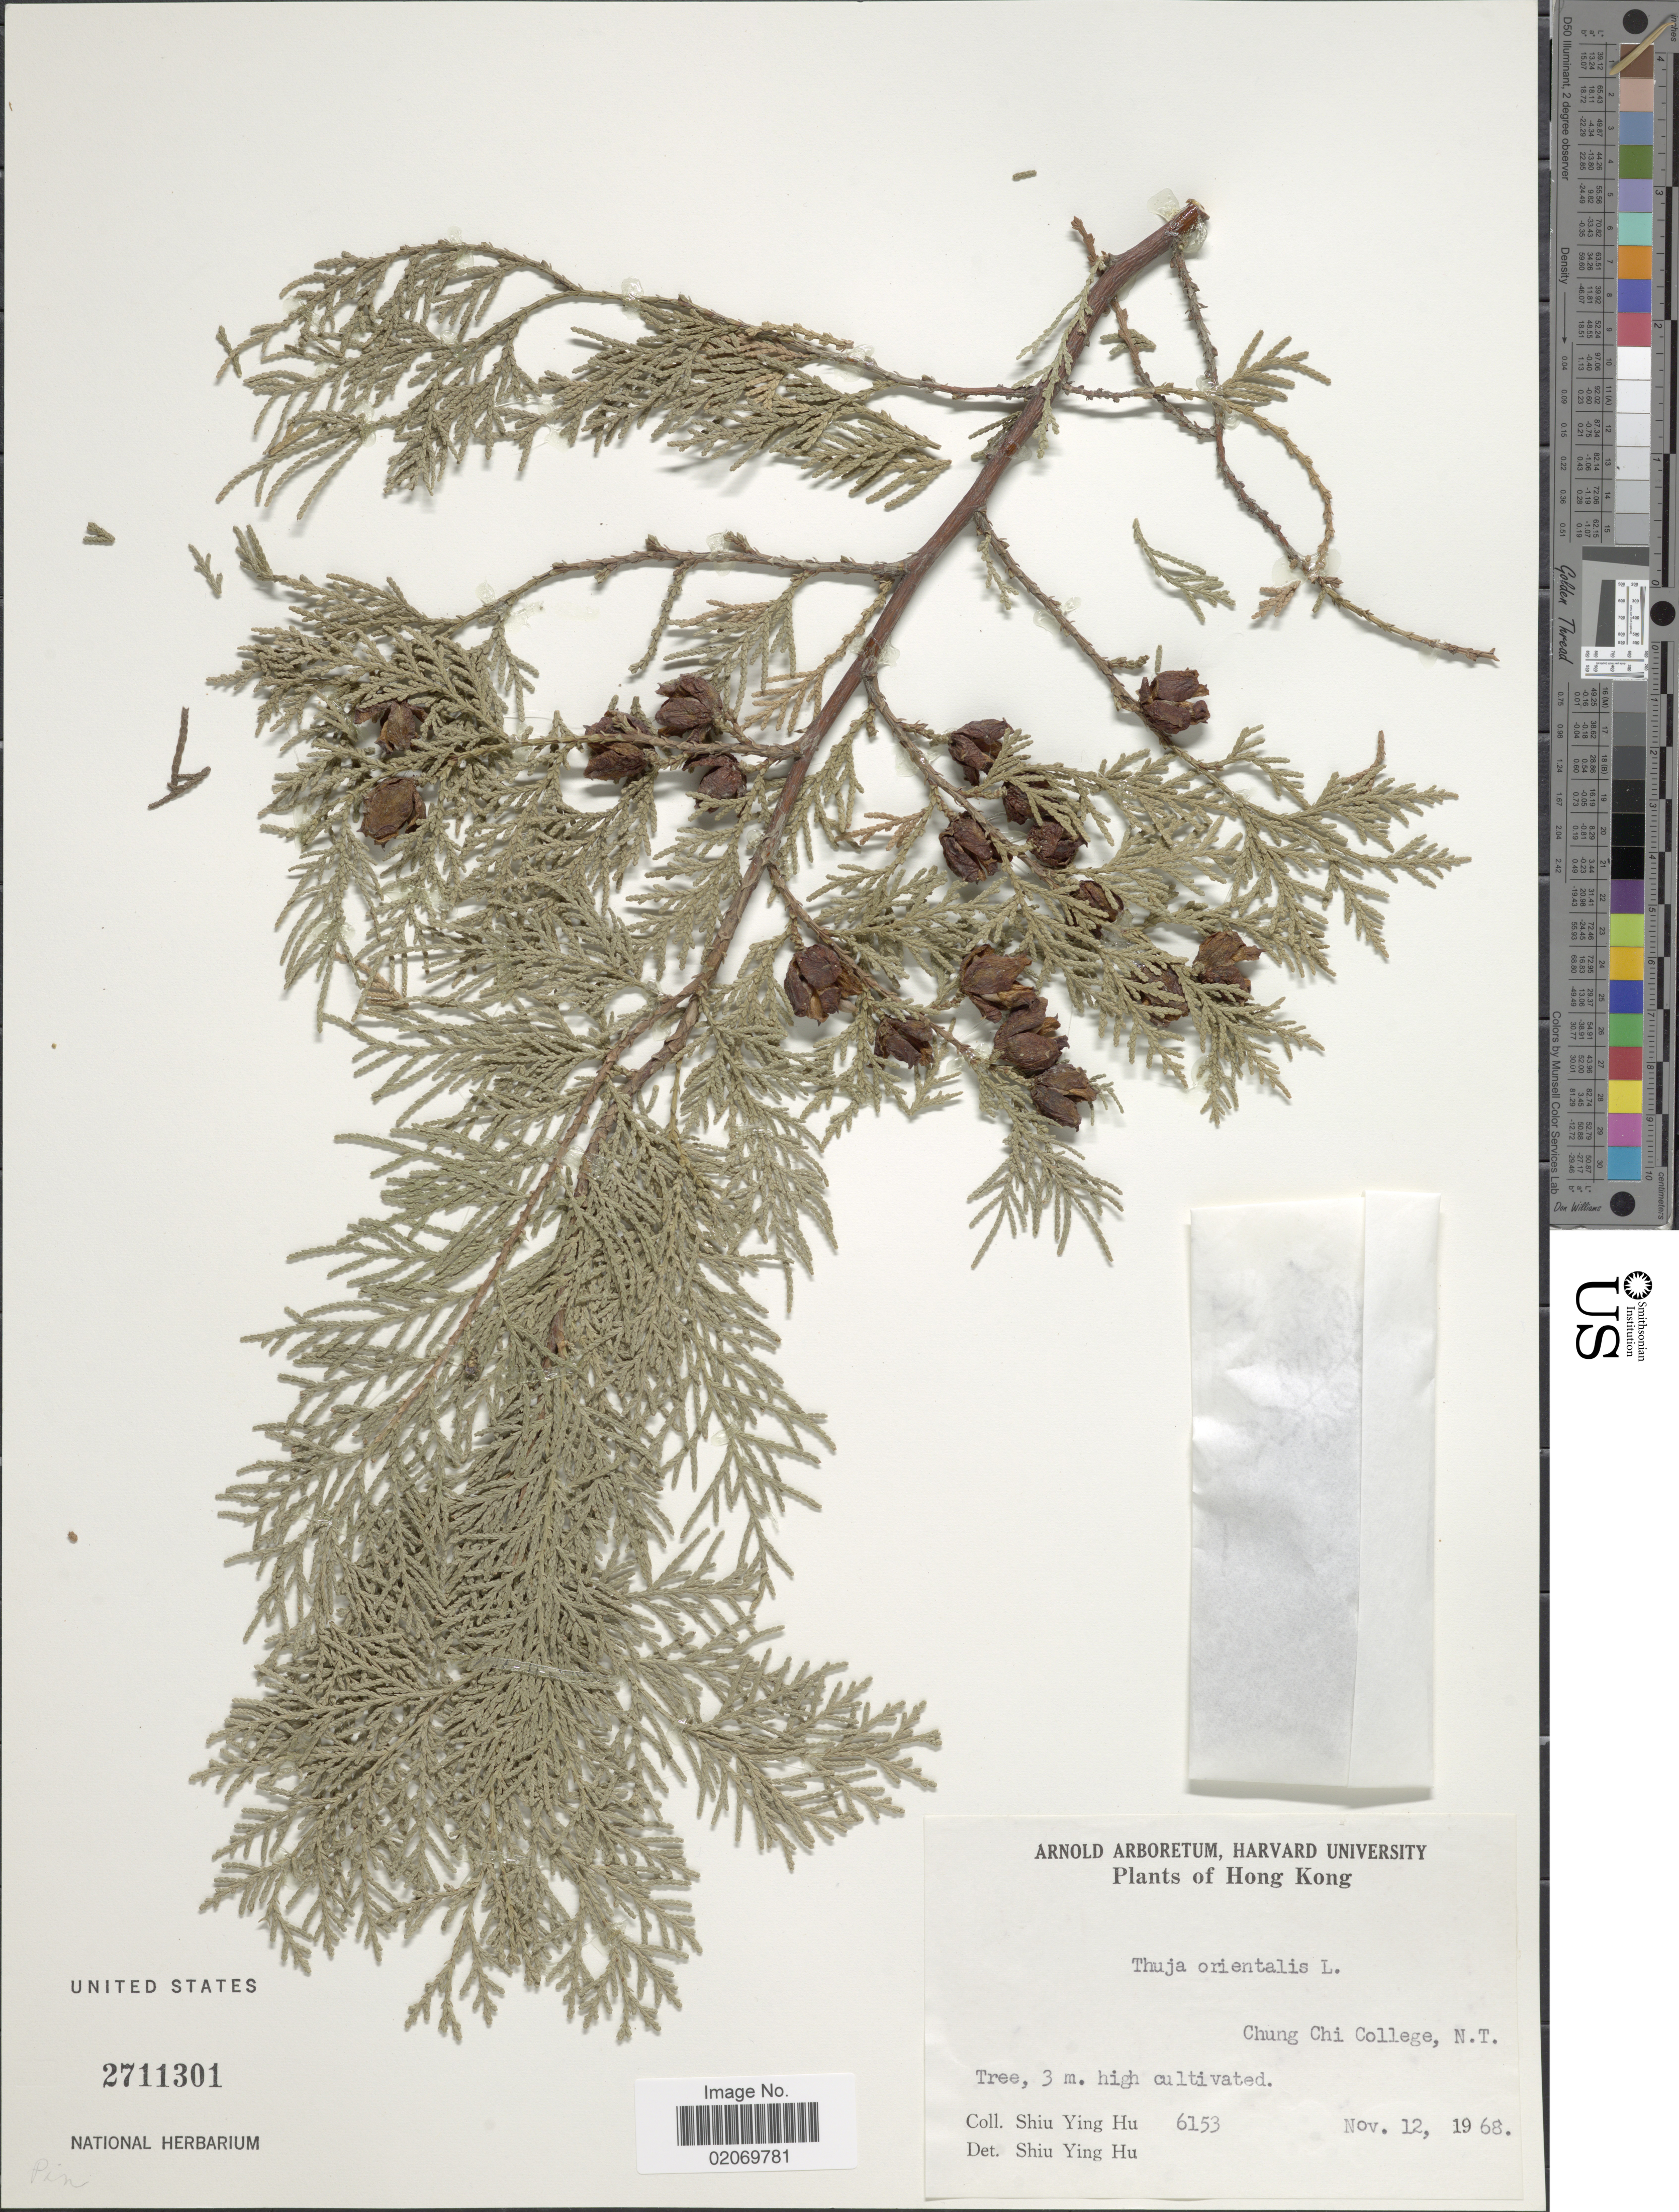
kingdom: Plantae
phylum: Tracheophyta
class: Pinopsida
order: Pinales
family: Cupressaceae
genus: Thuja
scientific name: Thuja orientalis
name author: L.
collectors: S. Y. Hu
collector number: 6153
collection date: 1968-11-12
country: China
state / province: Hong Kong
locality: Chung Chi College, N.T.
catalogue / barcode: US 2711301